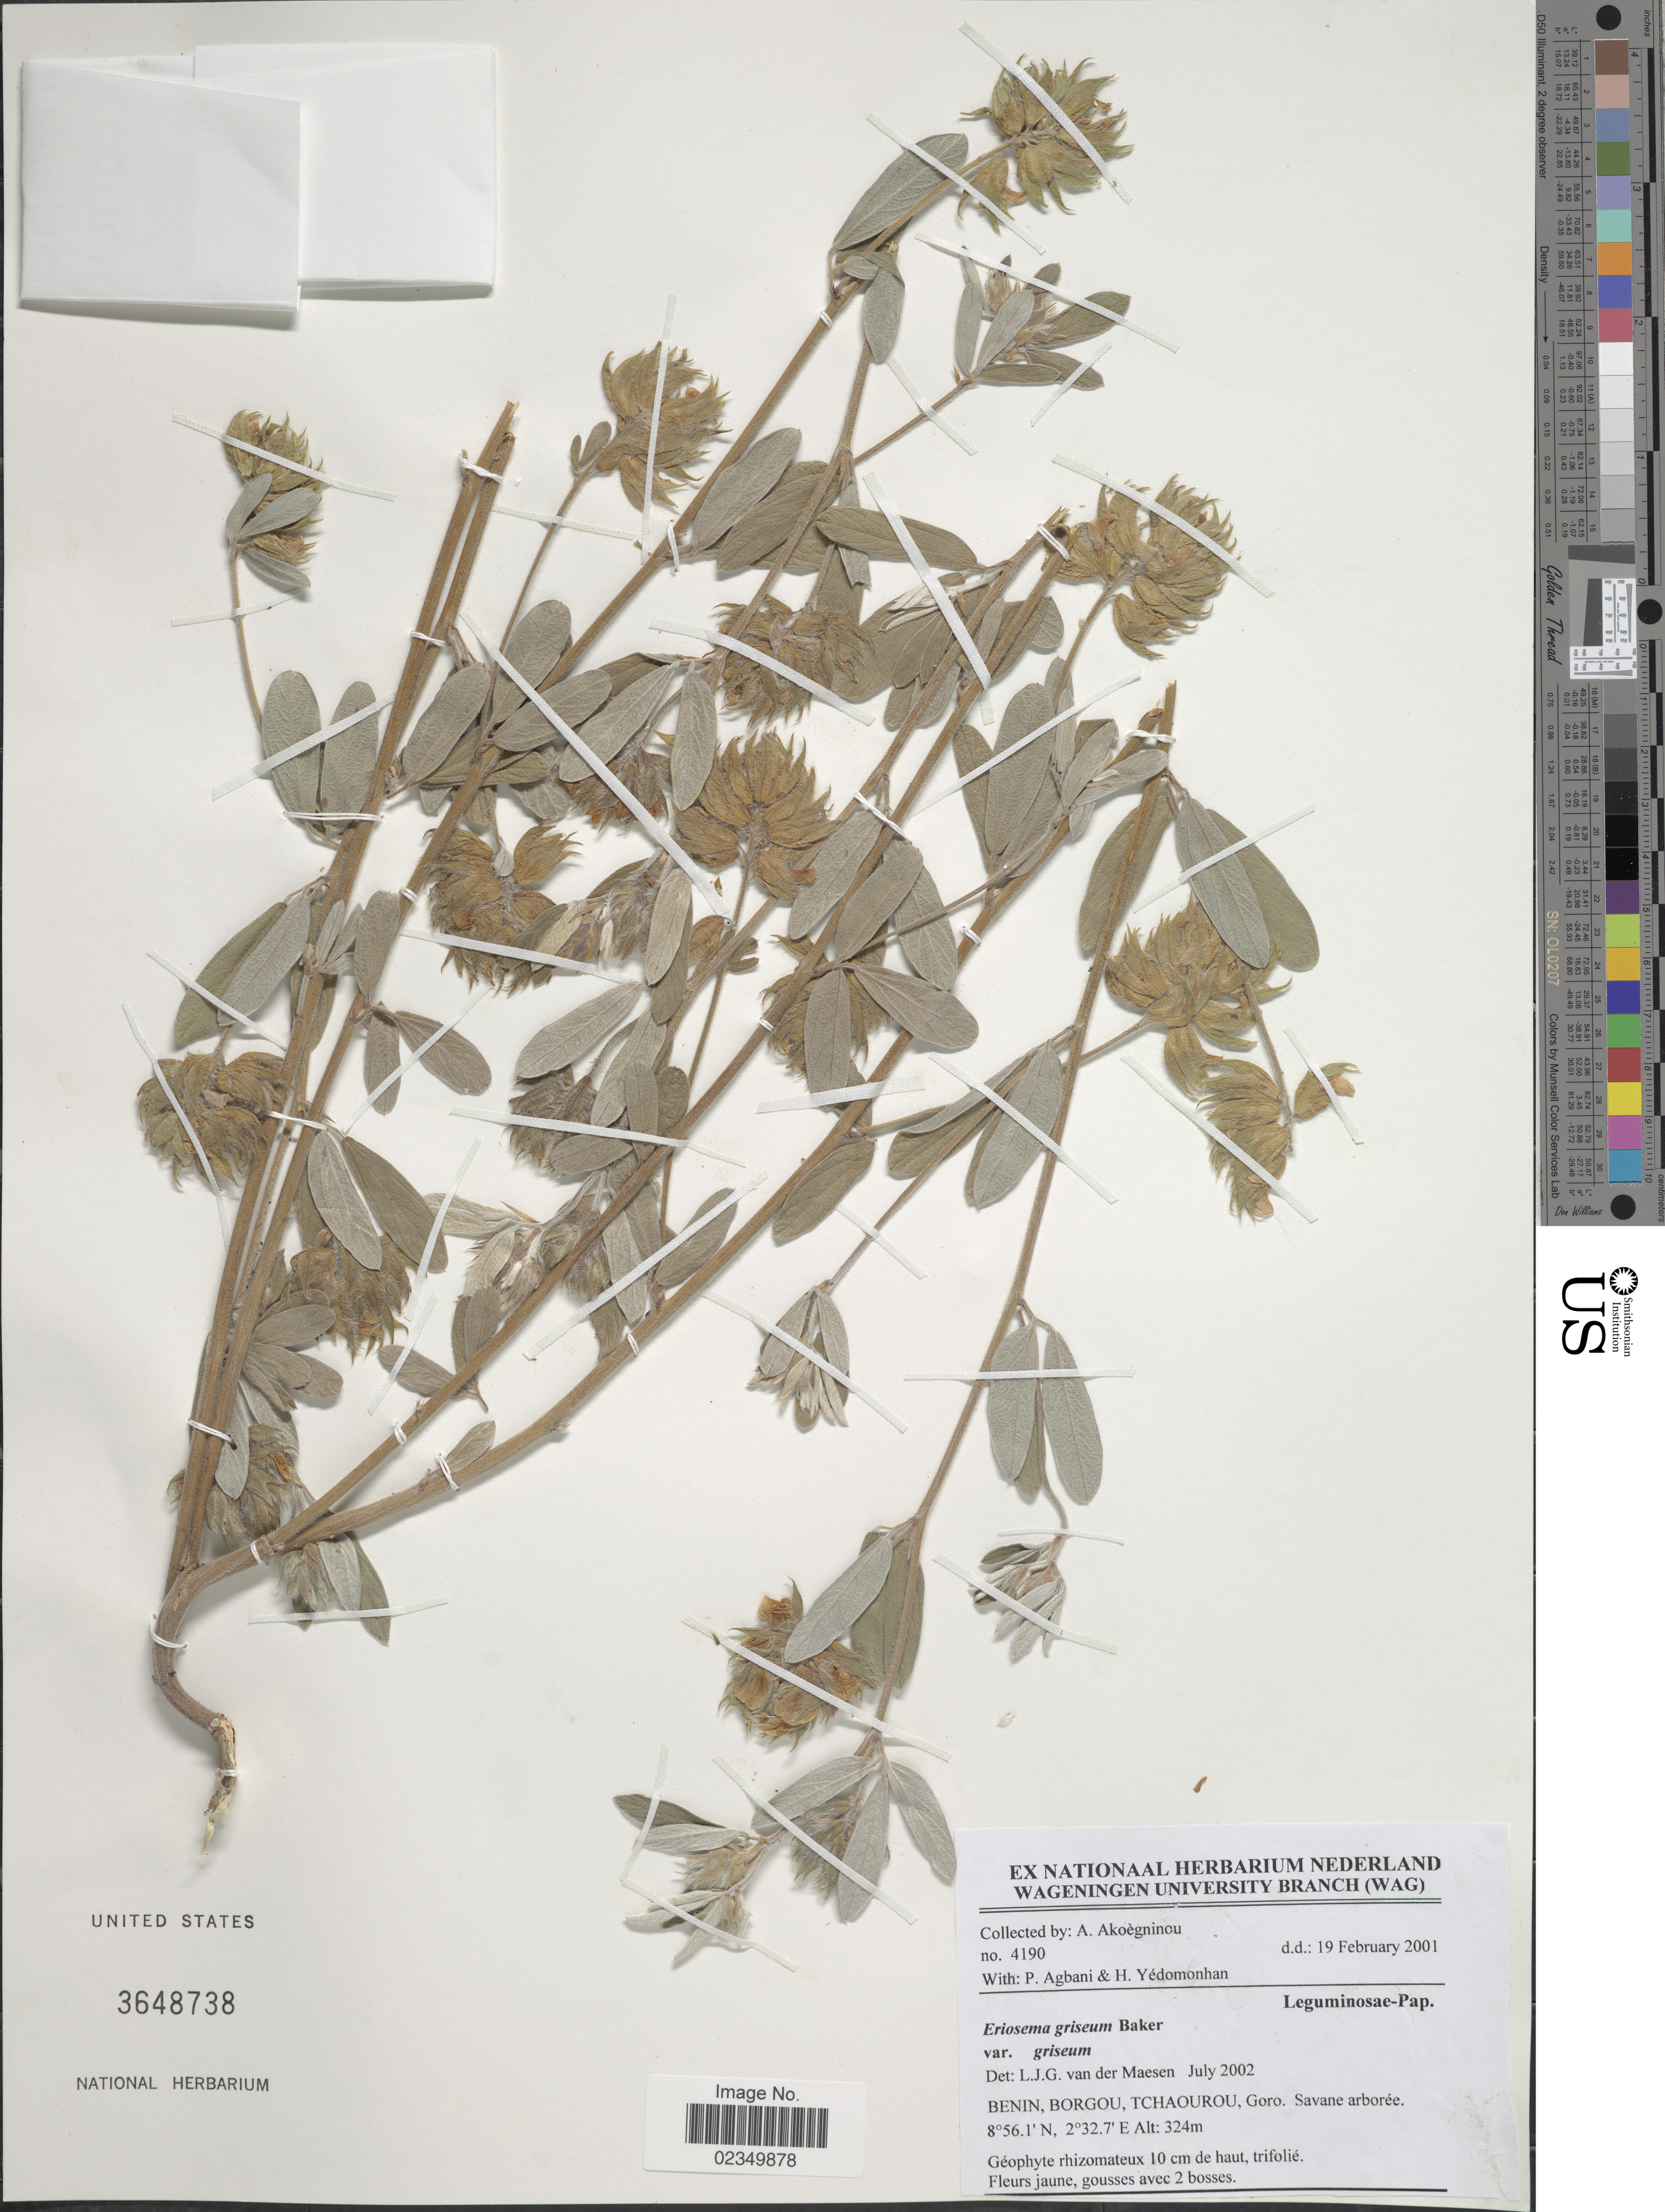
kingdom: Plantae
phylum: Tracheophyta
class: Magnoliopsida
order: Fabales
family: Fabaceae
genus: Eriosema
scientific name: Eriosema griseum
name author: Baker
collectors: A. Akoegninou, P. Agbani & H. Yedomonhan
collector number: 4190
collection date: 2001-02-19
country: Benin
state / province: Borgou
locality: Tchaourou, Goro. Savane arboree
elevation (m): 324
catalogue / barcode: US 3648738